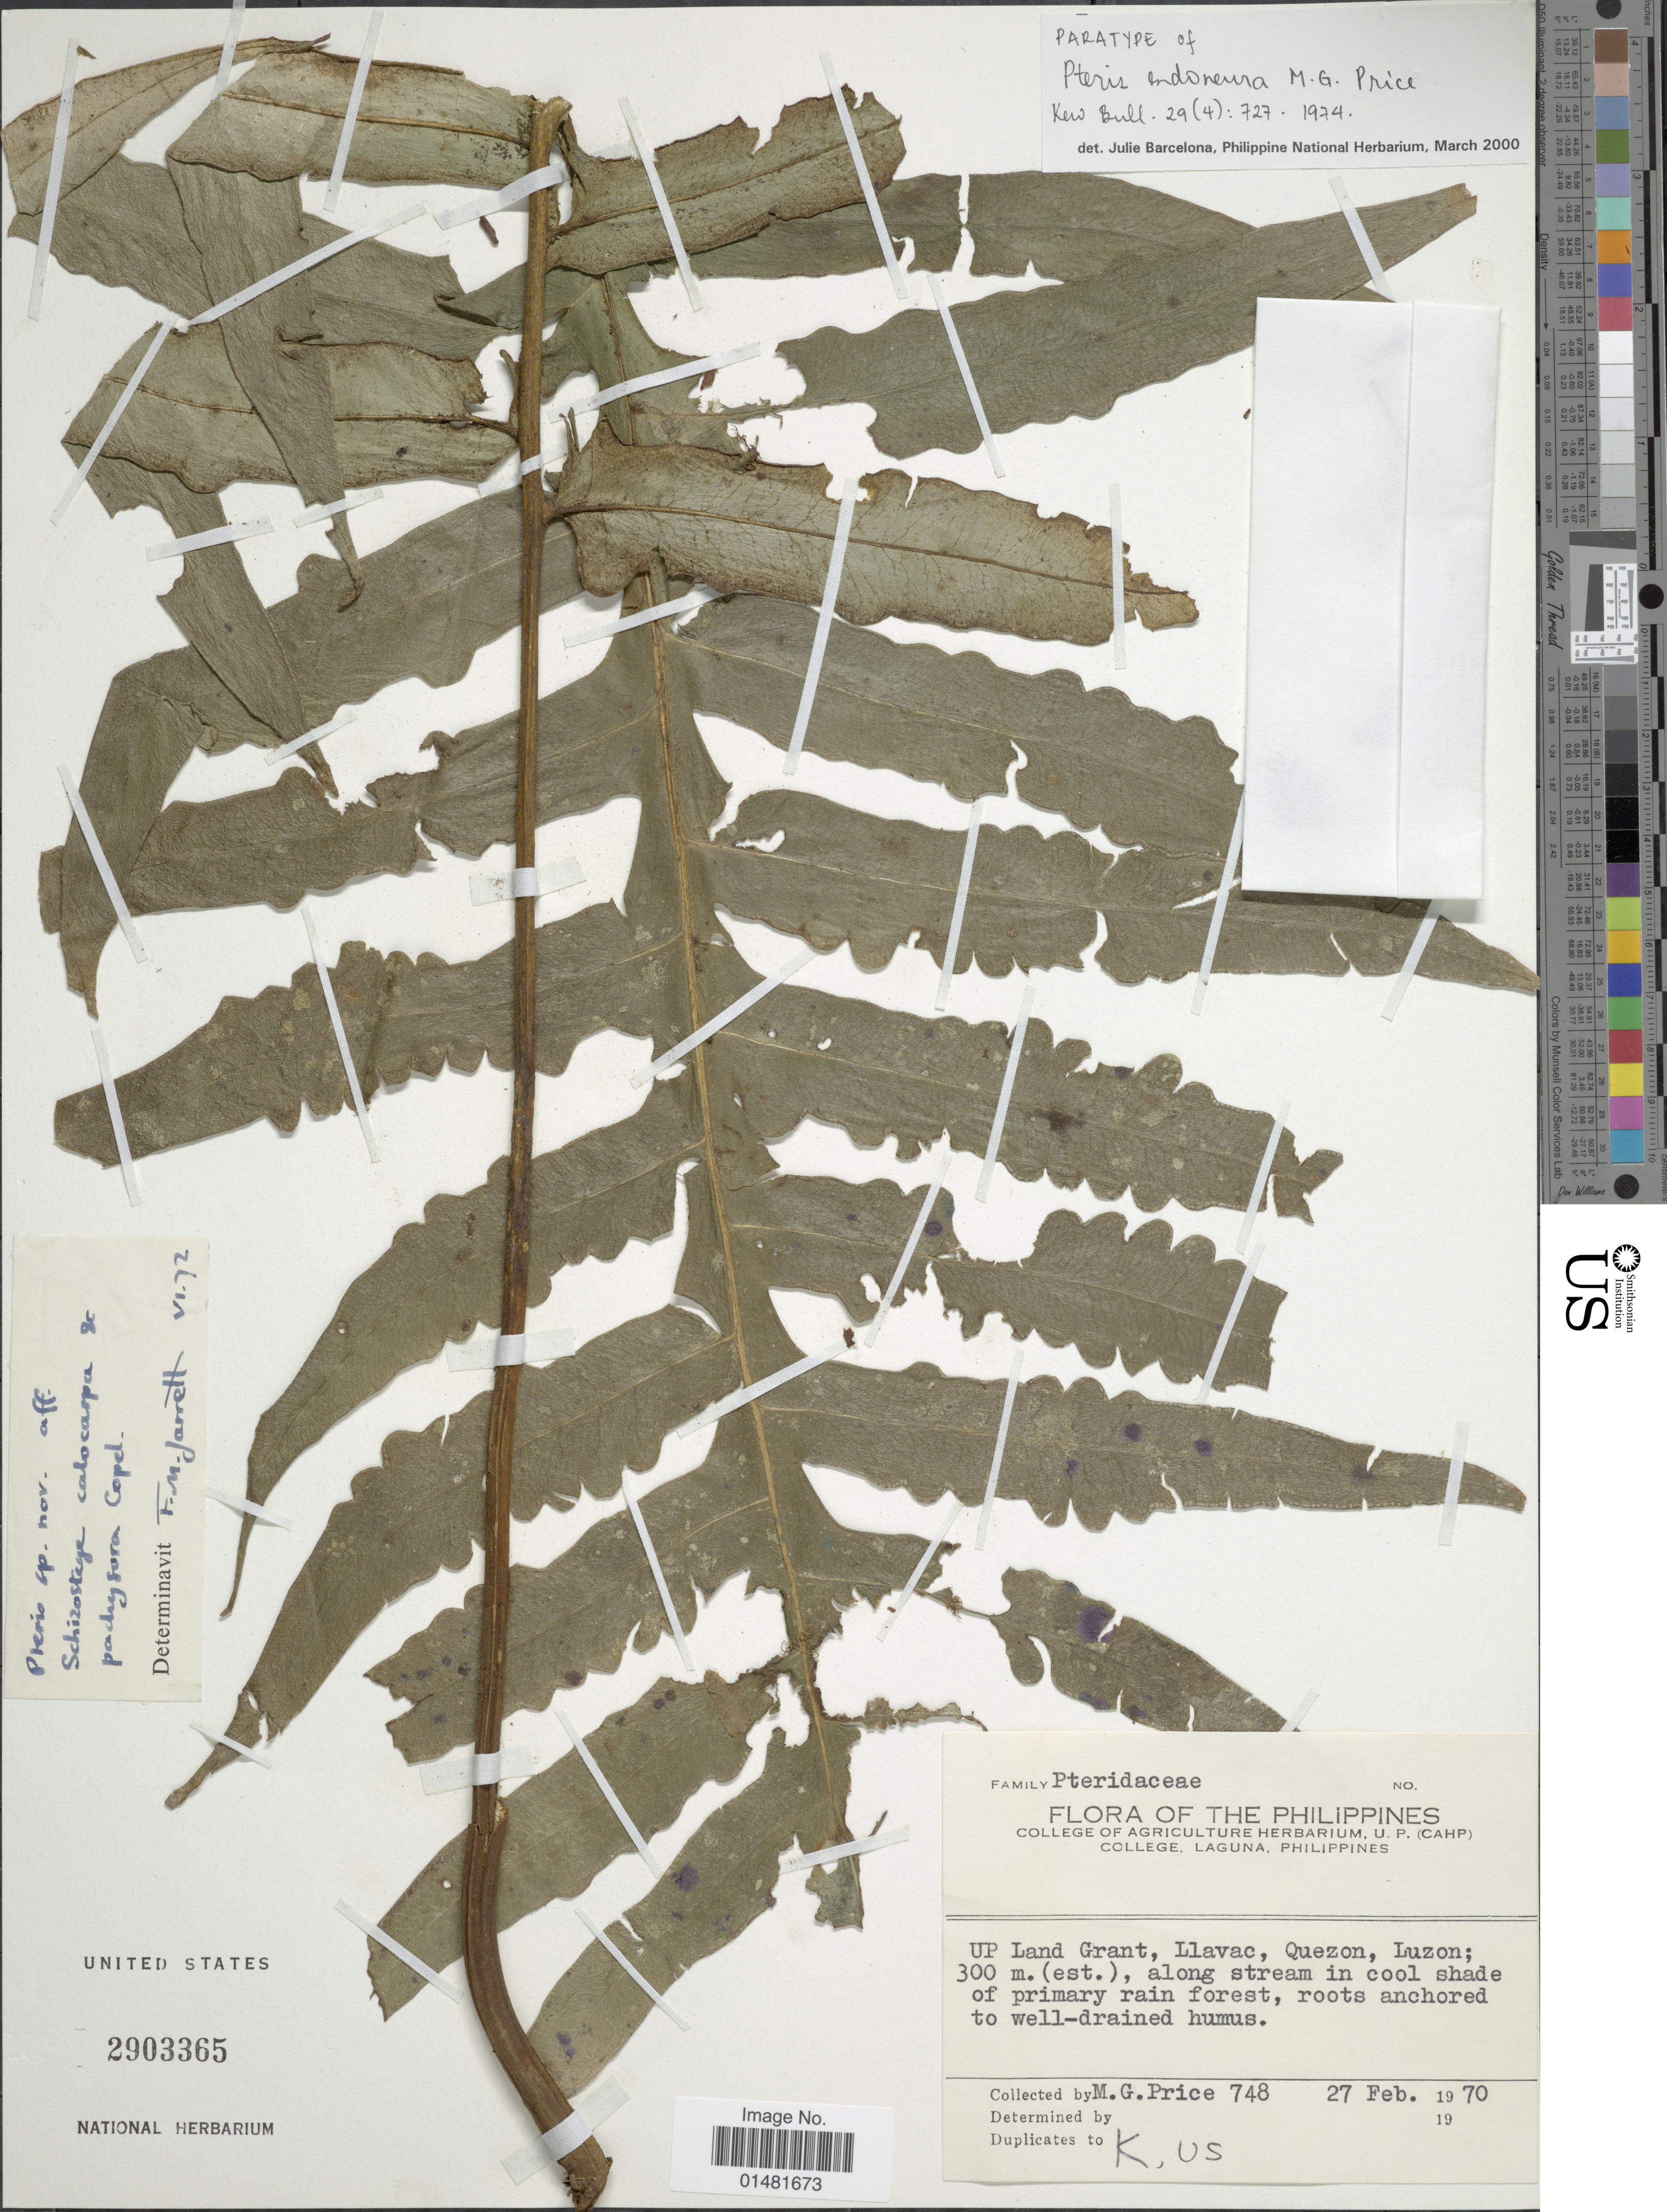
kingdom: Plantae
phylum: Tracheophyta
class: Polypodiopsida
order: Polypodiales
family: Pteridaceae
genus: Pteris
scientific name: Pteris endoneura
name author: M.G. Price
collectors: M. G. Price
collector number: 748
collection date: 1970-02-27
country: Philippines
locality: Up Land Grant, Llavac, Quezon, Luzon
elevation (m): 300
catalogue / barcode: US 2903365